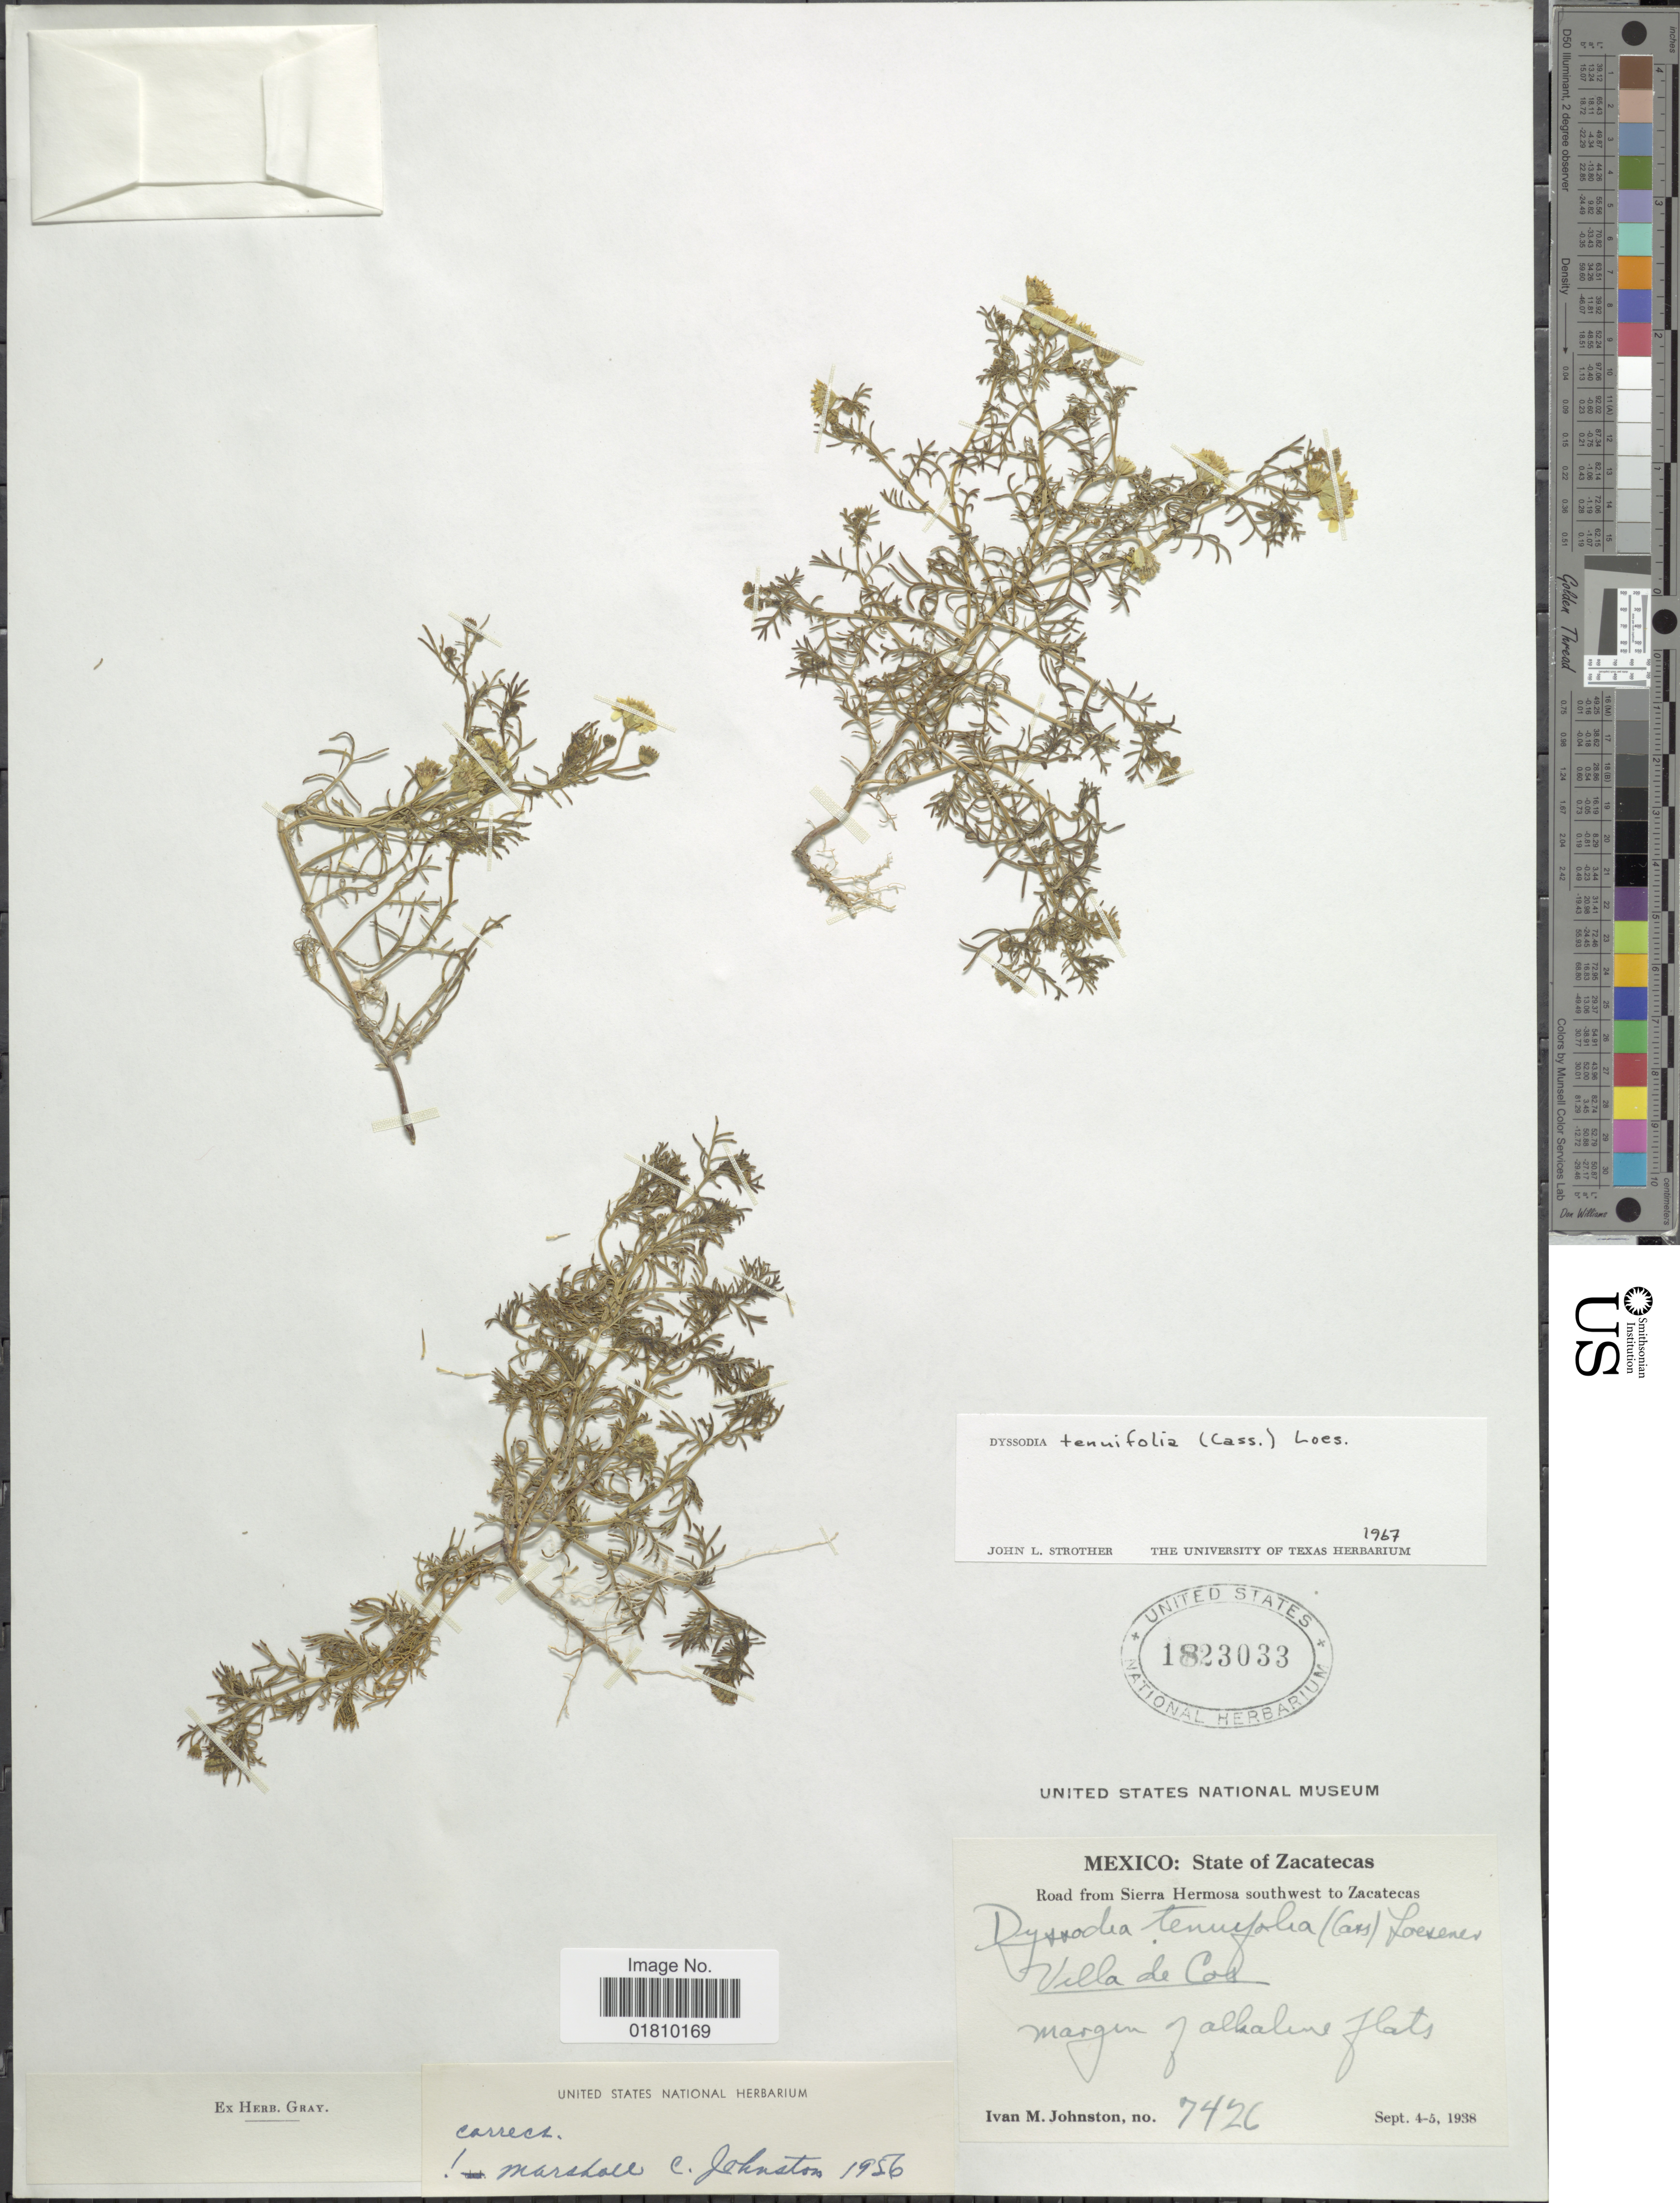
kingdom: Plantae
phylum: Tracheophyta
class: Magnoliopsida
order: Asterales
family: Asteraceae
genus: Thymophylla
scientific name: Thymophylla tenuifolia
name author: (Cass.) Rydb.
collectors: I.M. Johnston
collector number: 7426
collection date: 1938-09-04/1938-09-05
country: Mexico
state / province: Zacatecas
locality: Road from Sierra Hermosa southwest to Zacatecas, Villa de Cos, margen of alkaline flats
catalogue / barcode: US 1823033